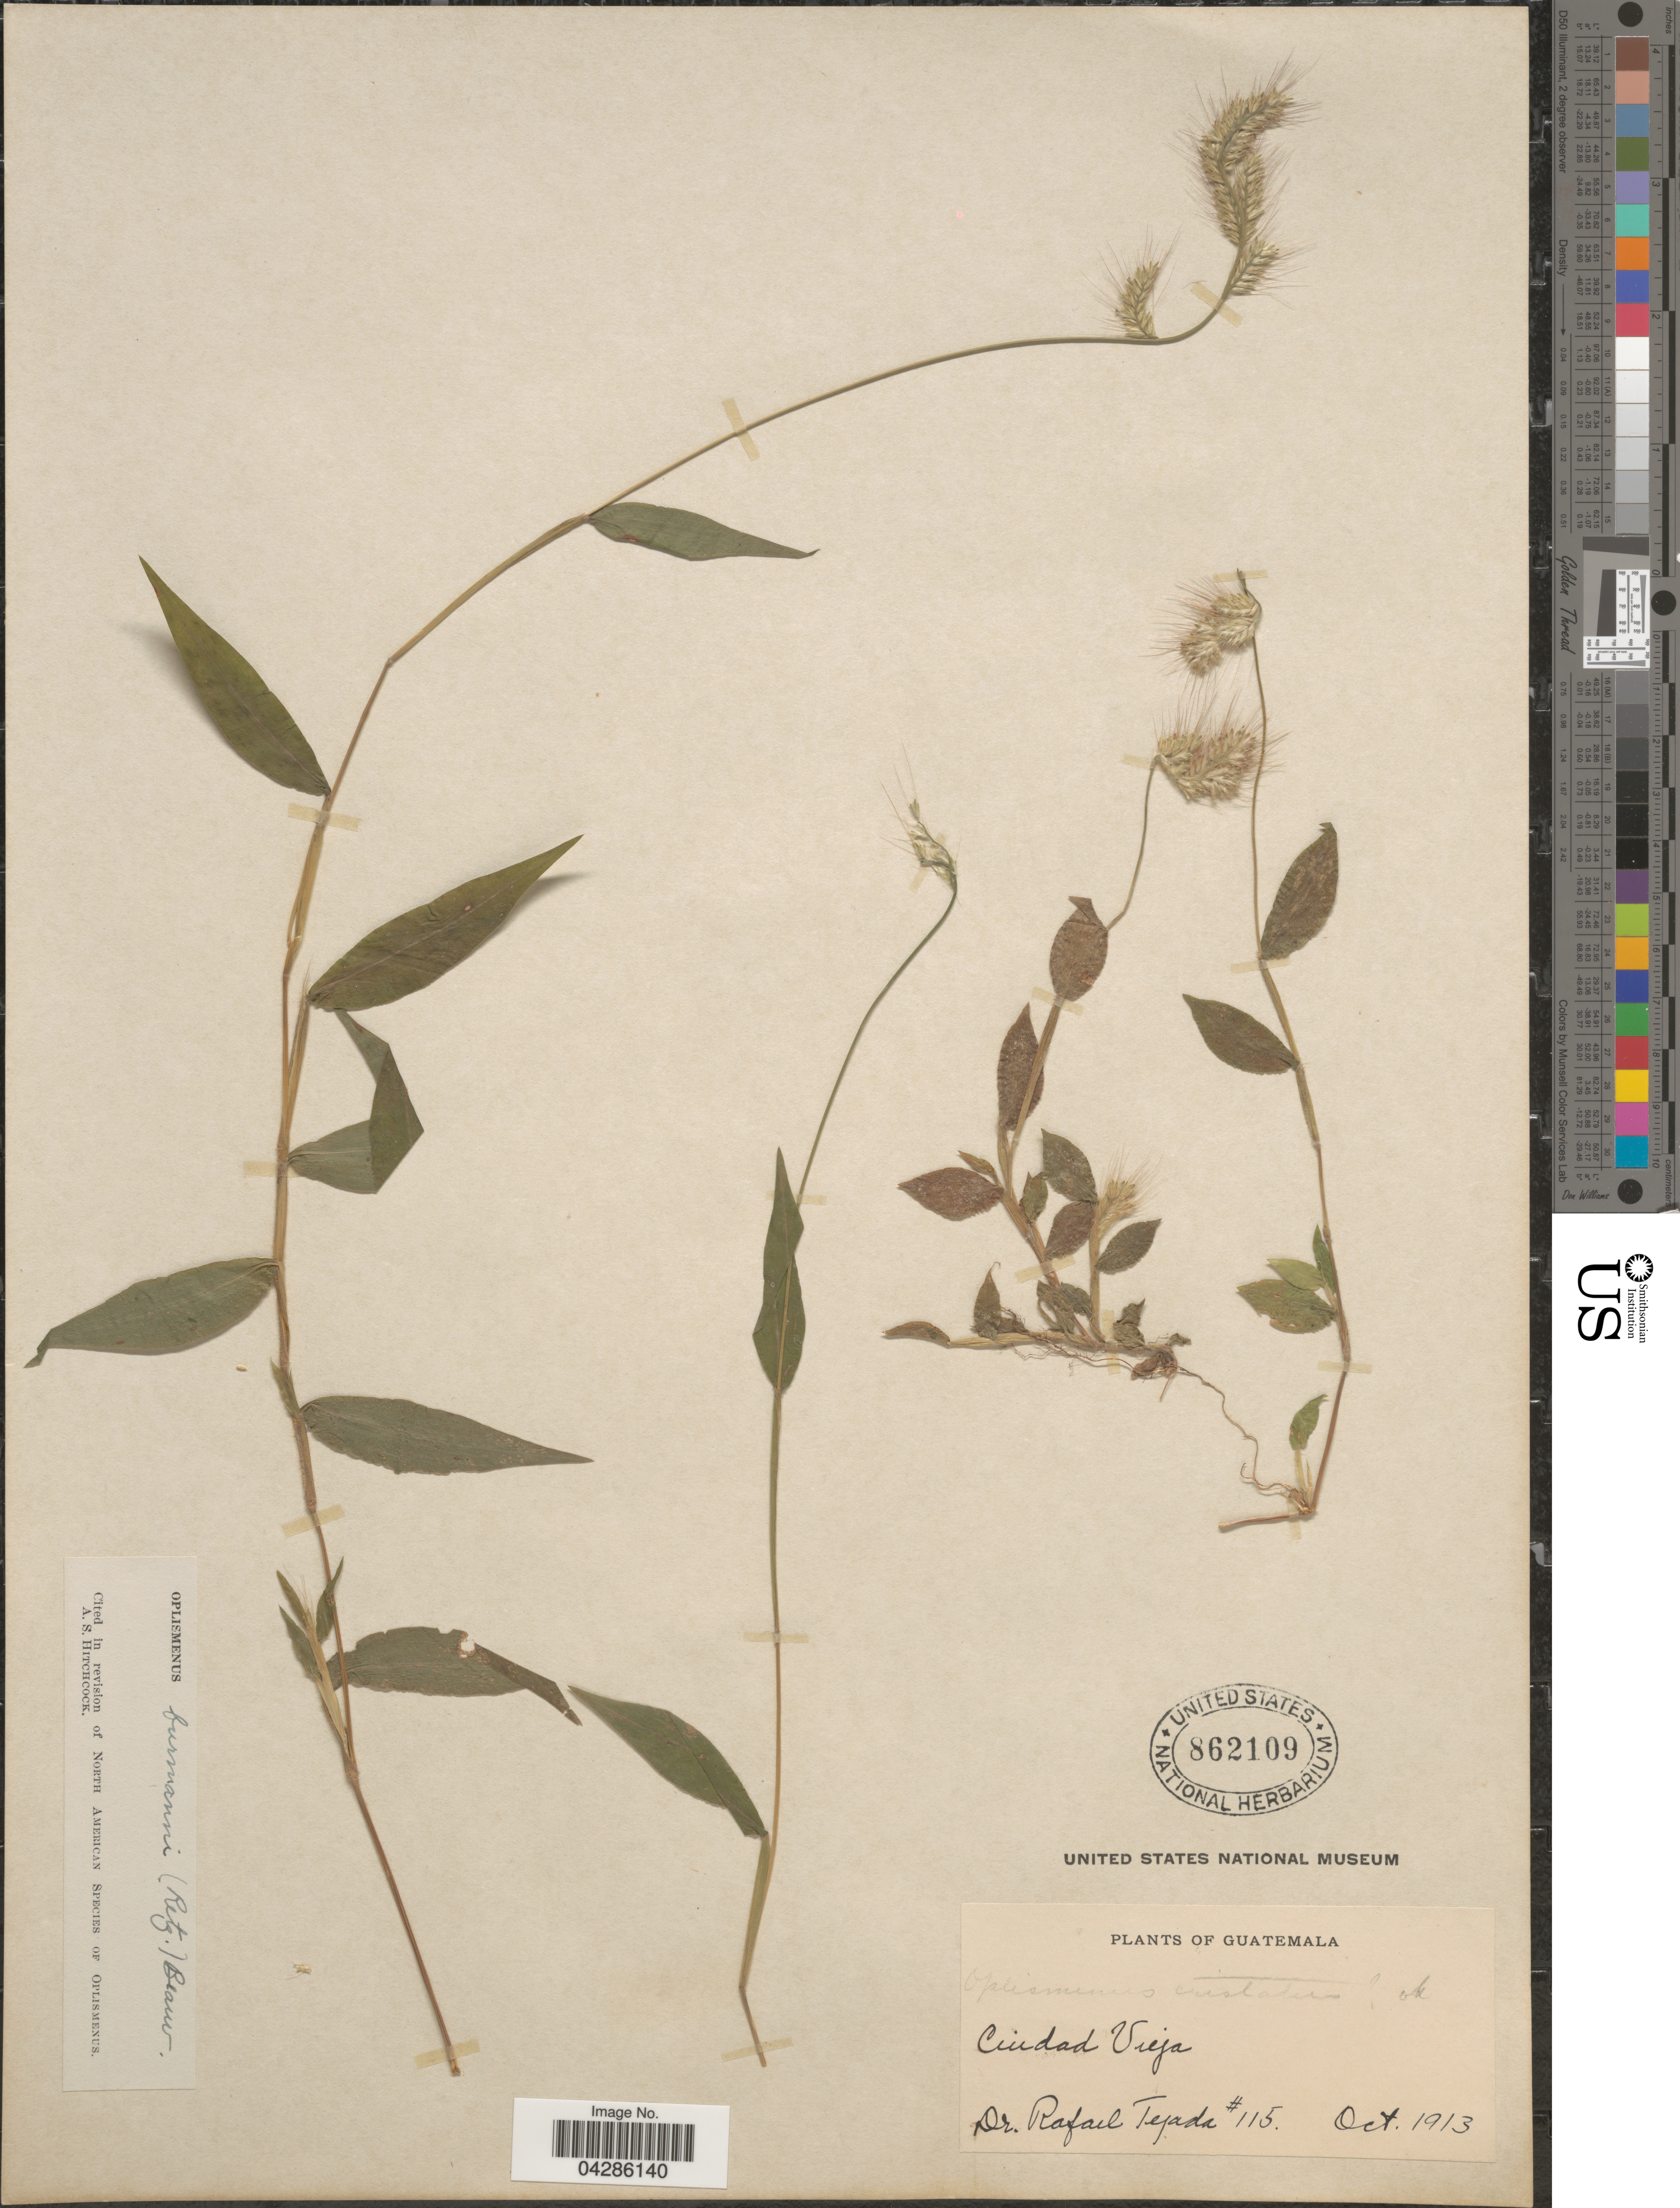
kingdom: Plantae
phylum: Tracheophyta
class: Liliopsida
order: Poales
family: Poaceae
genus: Oplismenus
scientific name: Oplismenus burmannii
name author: (Retz.) P. Beauv.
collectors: R. Tejada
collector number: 115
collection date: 1913-10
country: Guatemala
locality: Ciudad Vieja.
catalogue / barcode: US 862109